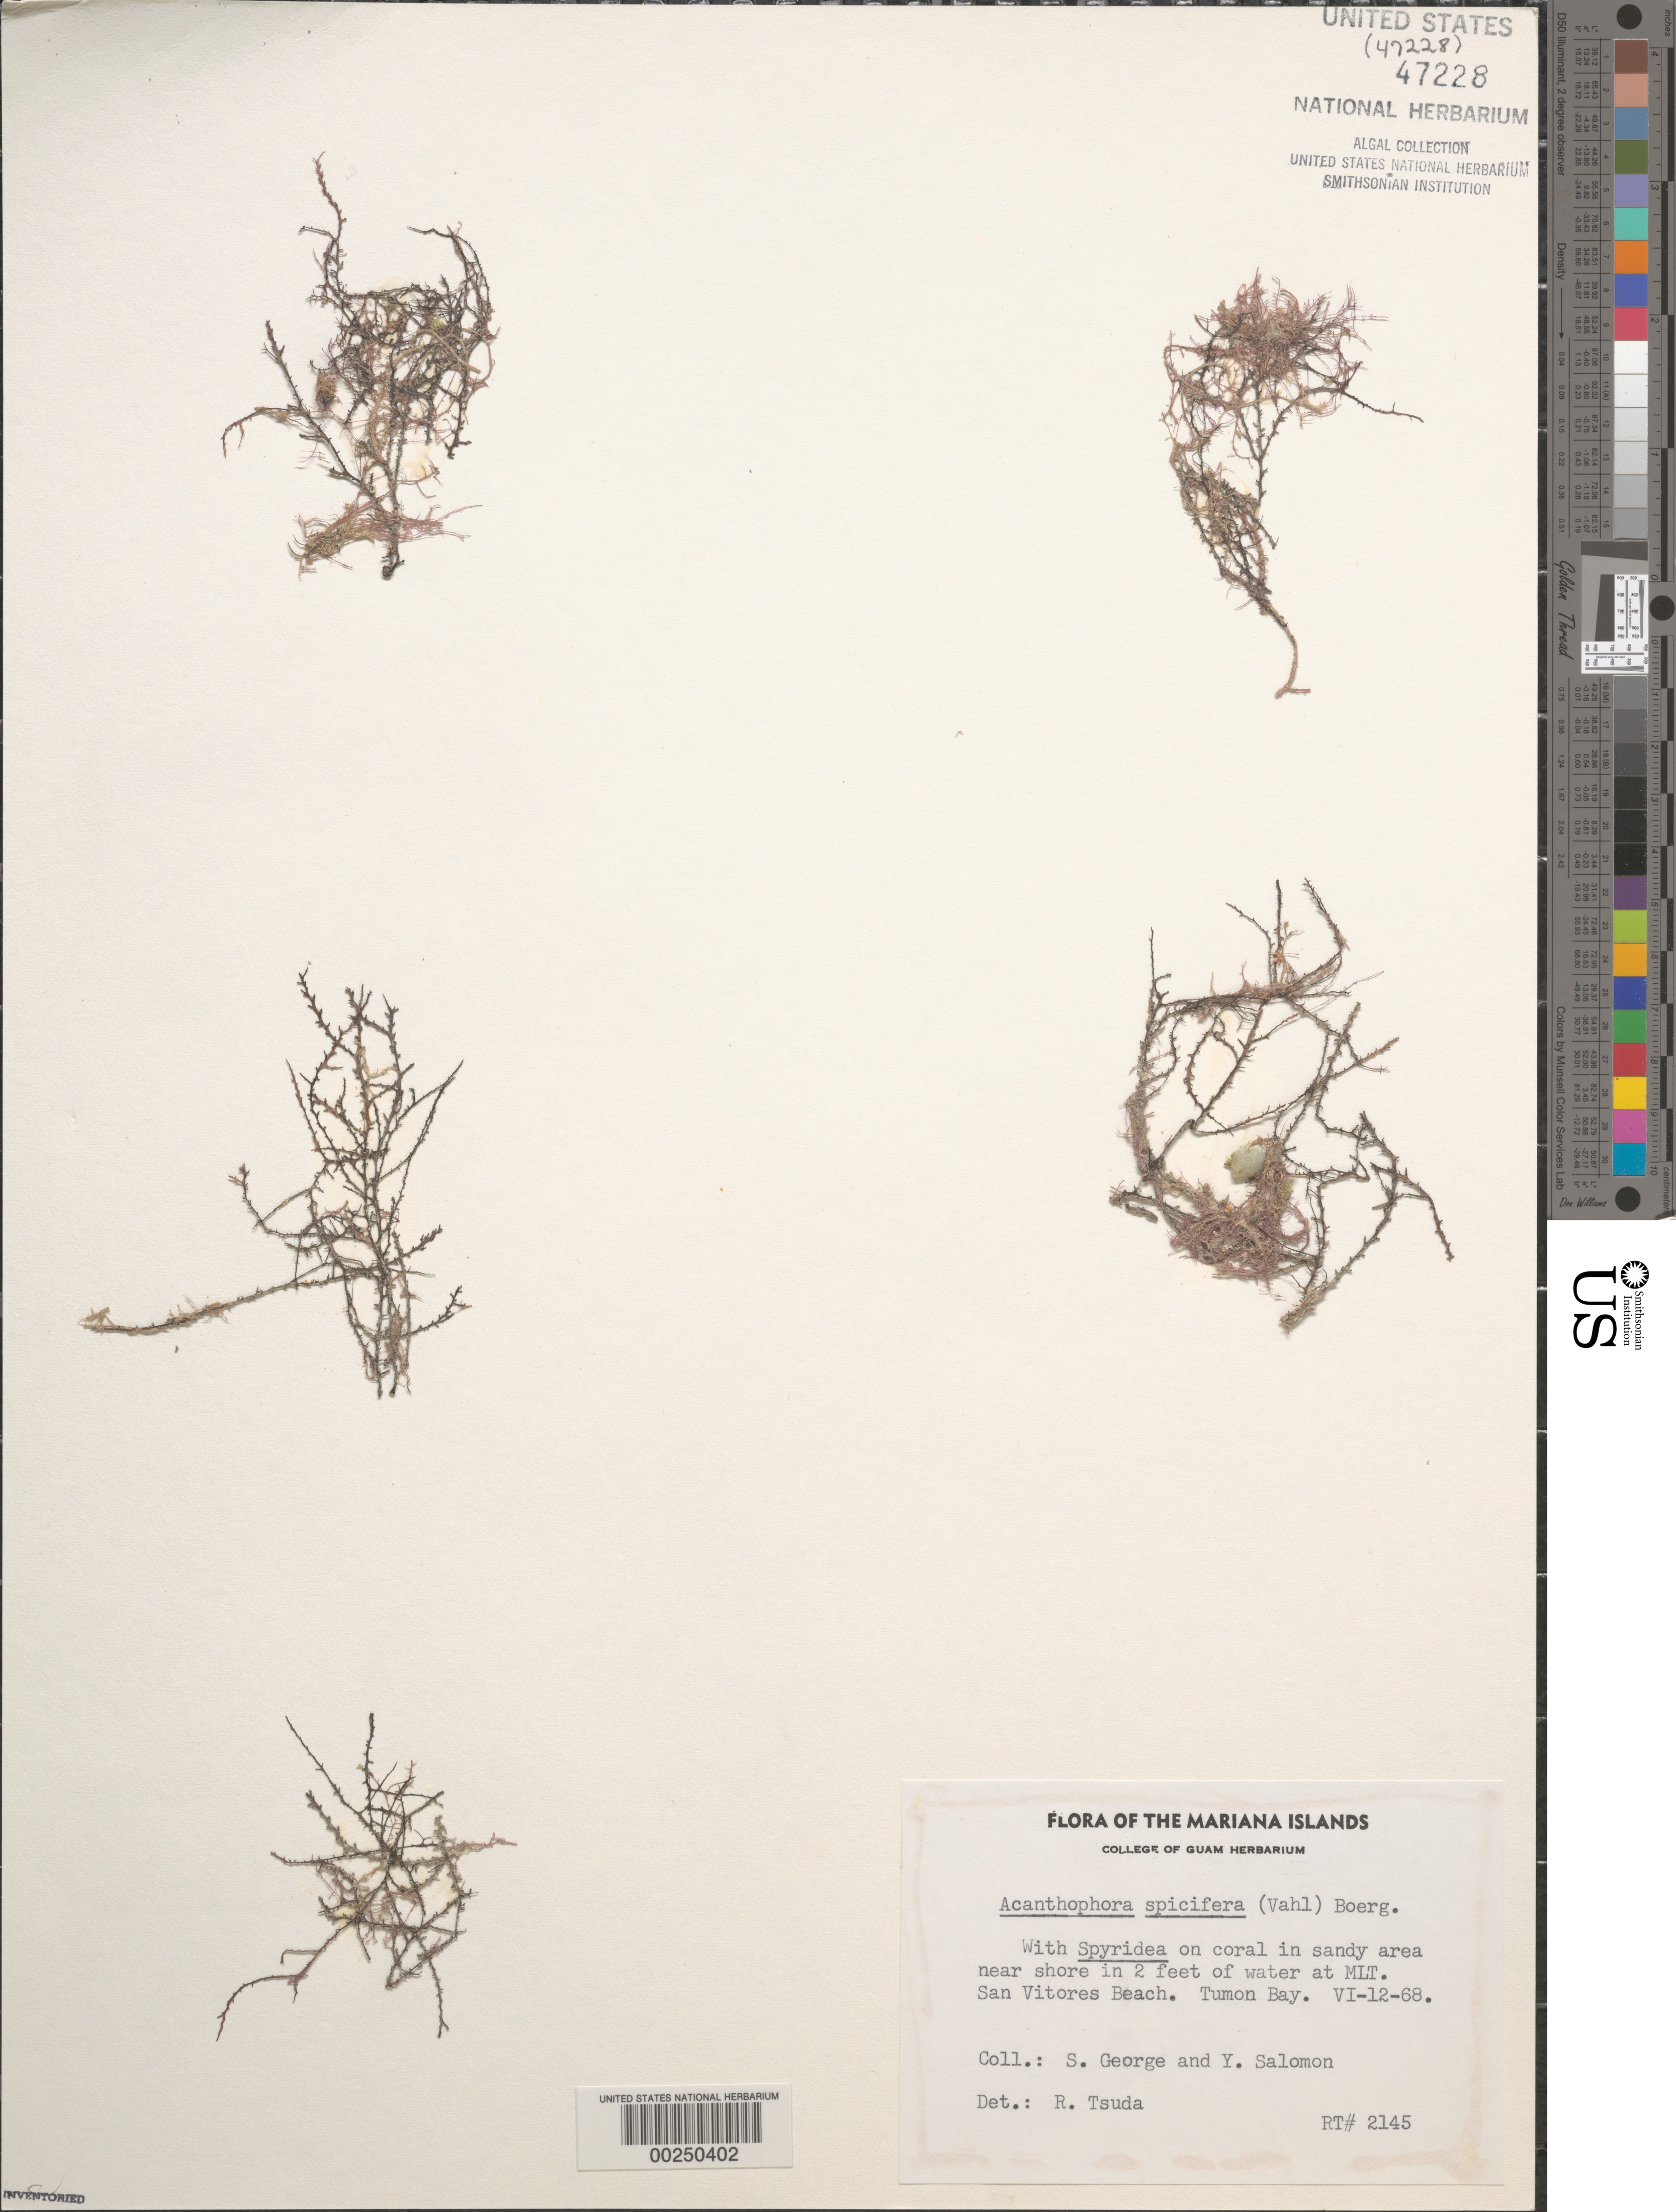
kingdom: Plantae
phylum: Rhodophyta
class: Florideophyceae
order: Ceramiales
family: Rhodomelaceae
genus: Acanthophora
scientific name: Acanthophora spicifera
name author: (Vahl) Børgesen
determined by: Tsuda, R. T.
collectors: S. George & Y. Salomon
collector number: Rt 2145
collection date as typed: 12 Jun 1968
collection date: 1968-06-12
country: Guam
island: Guam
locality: Tumon Bay, San Vitores Beach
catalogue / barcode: US 47228